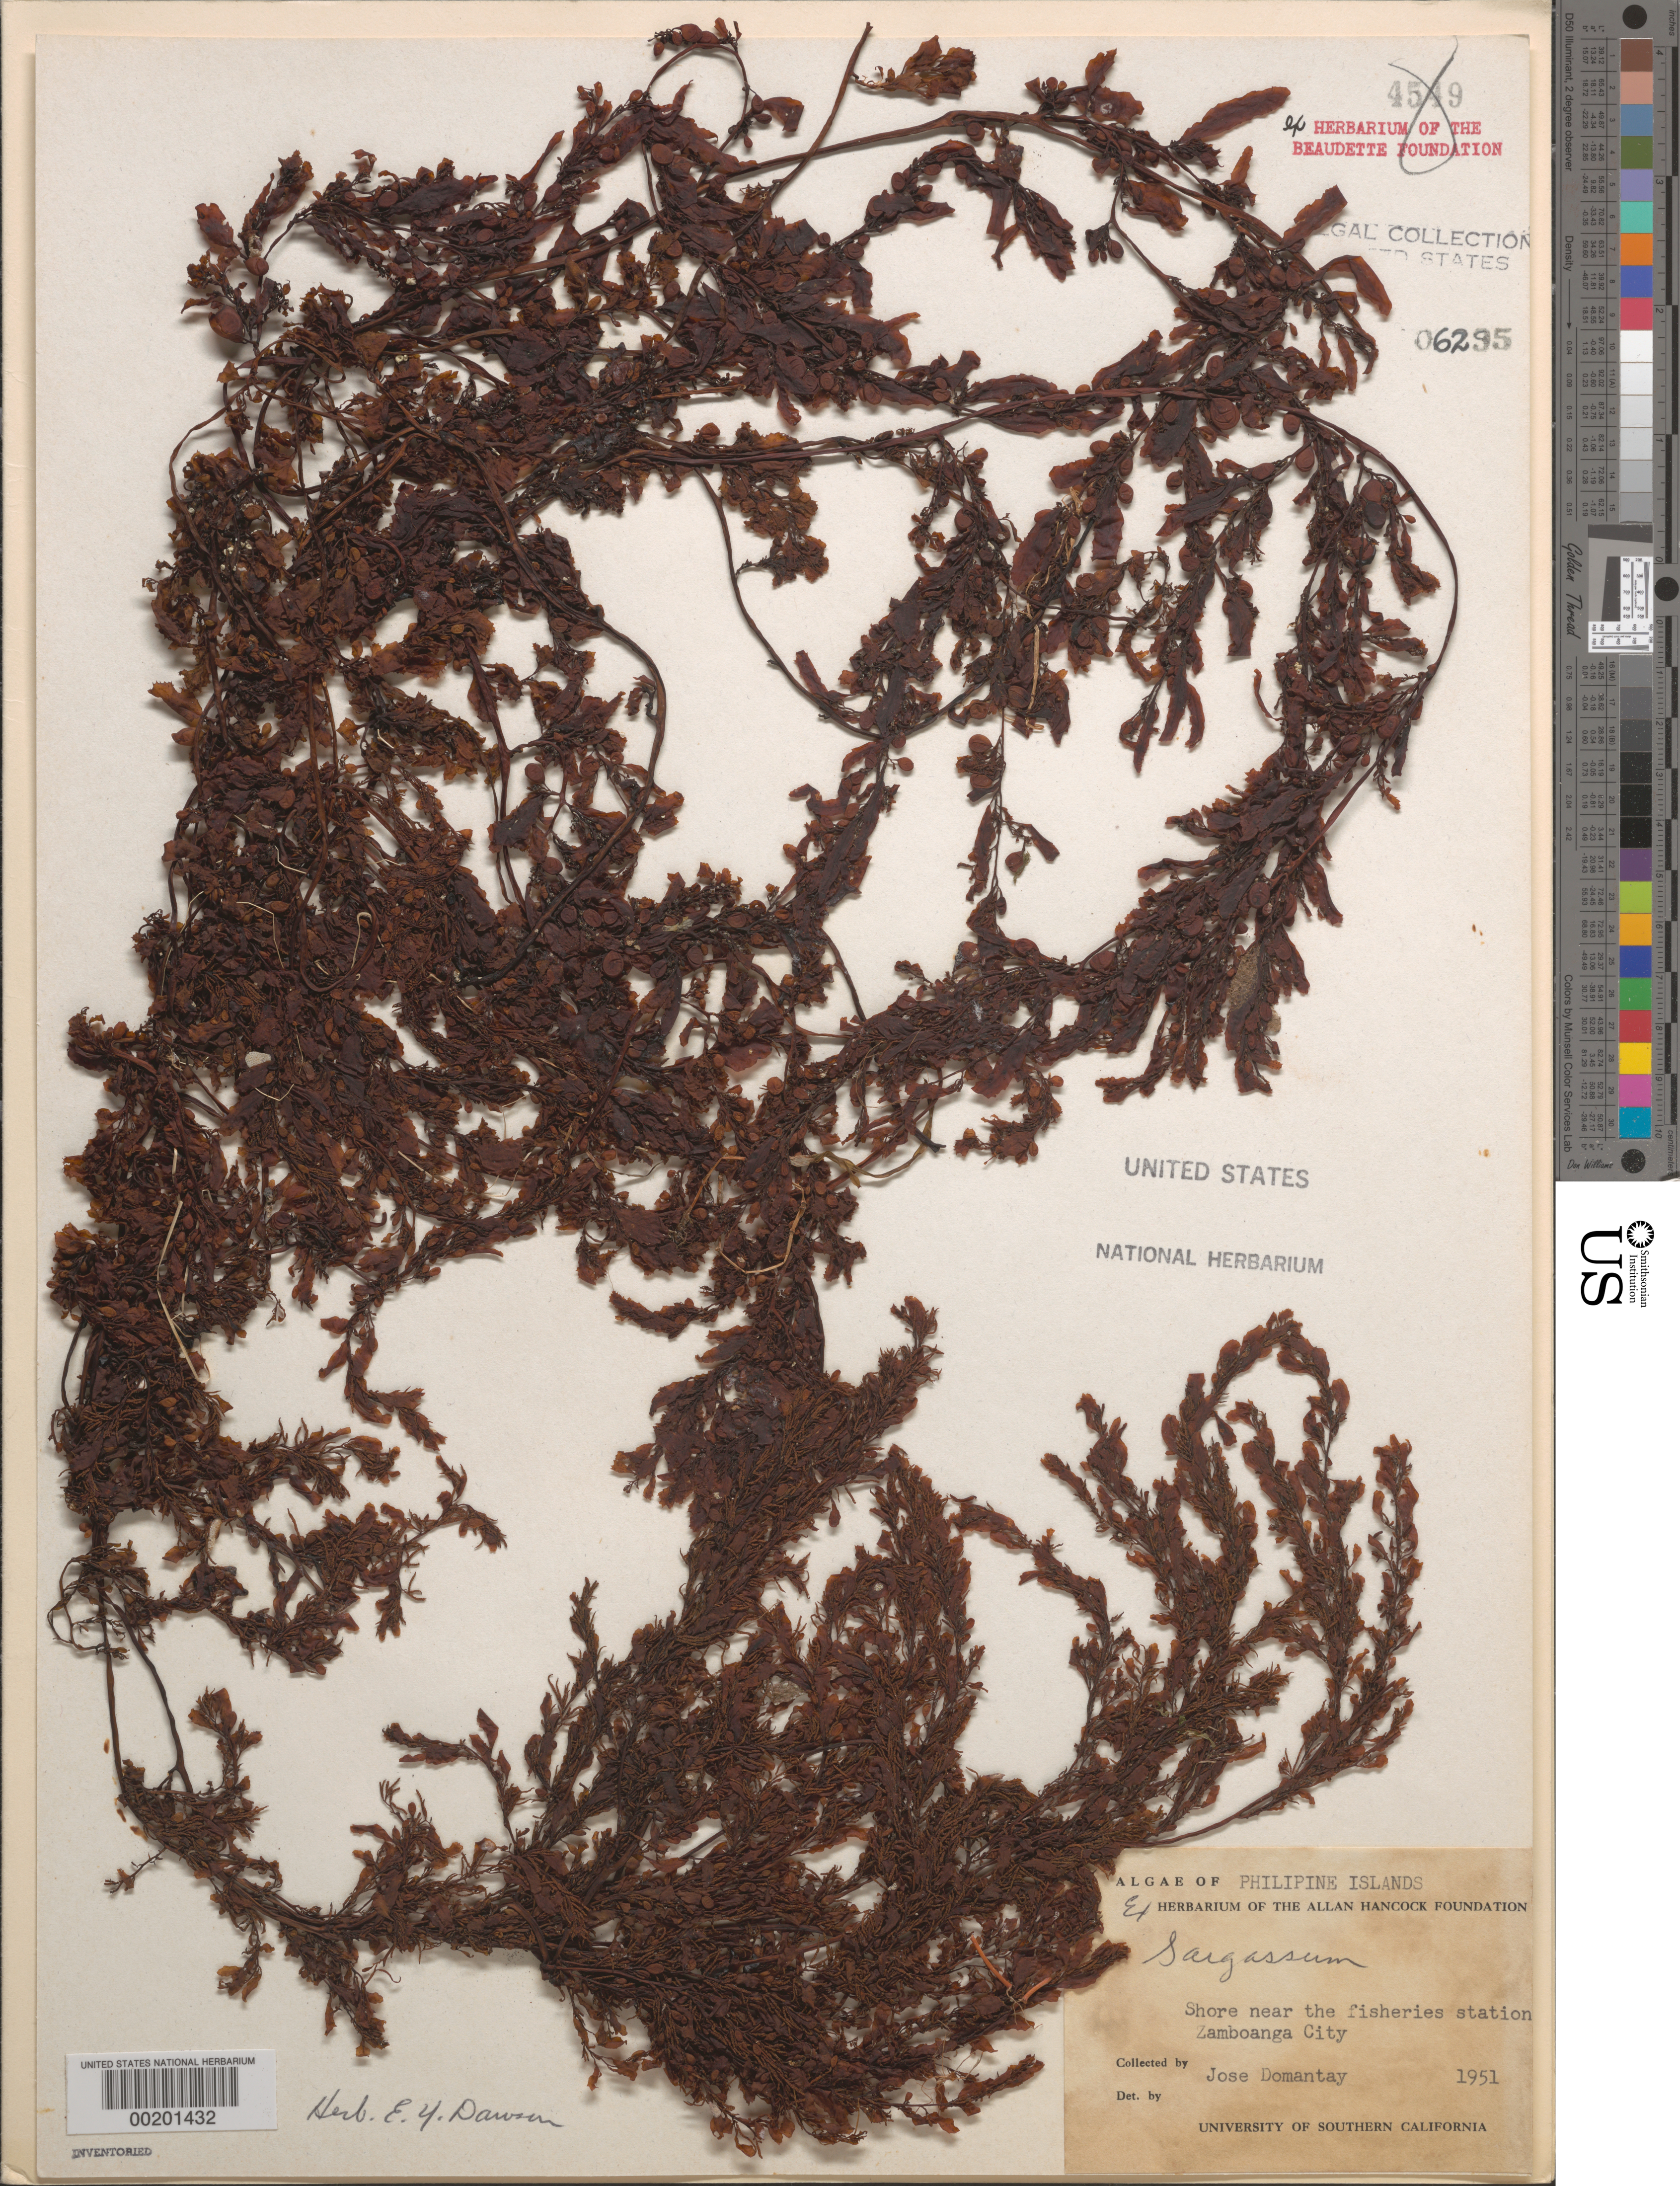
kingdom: Chromista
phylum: Ochrophyta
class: Phaeophyceae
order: Fucales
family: Sargassaceae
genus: Sargassum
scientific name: Sargassum sp.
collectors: J. Domantay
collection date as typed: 1951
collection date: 1951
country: Philippines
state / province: Zamboanga Peninsula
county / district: Zamboanga del Sur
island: Mindanao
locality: City of Zamboanga near fisheries station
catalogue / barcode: US 6295